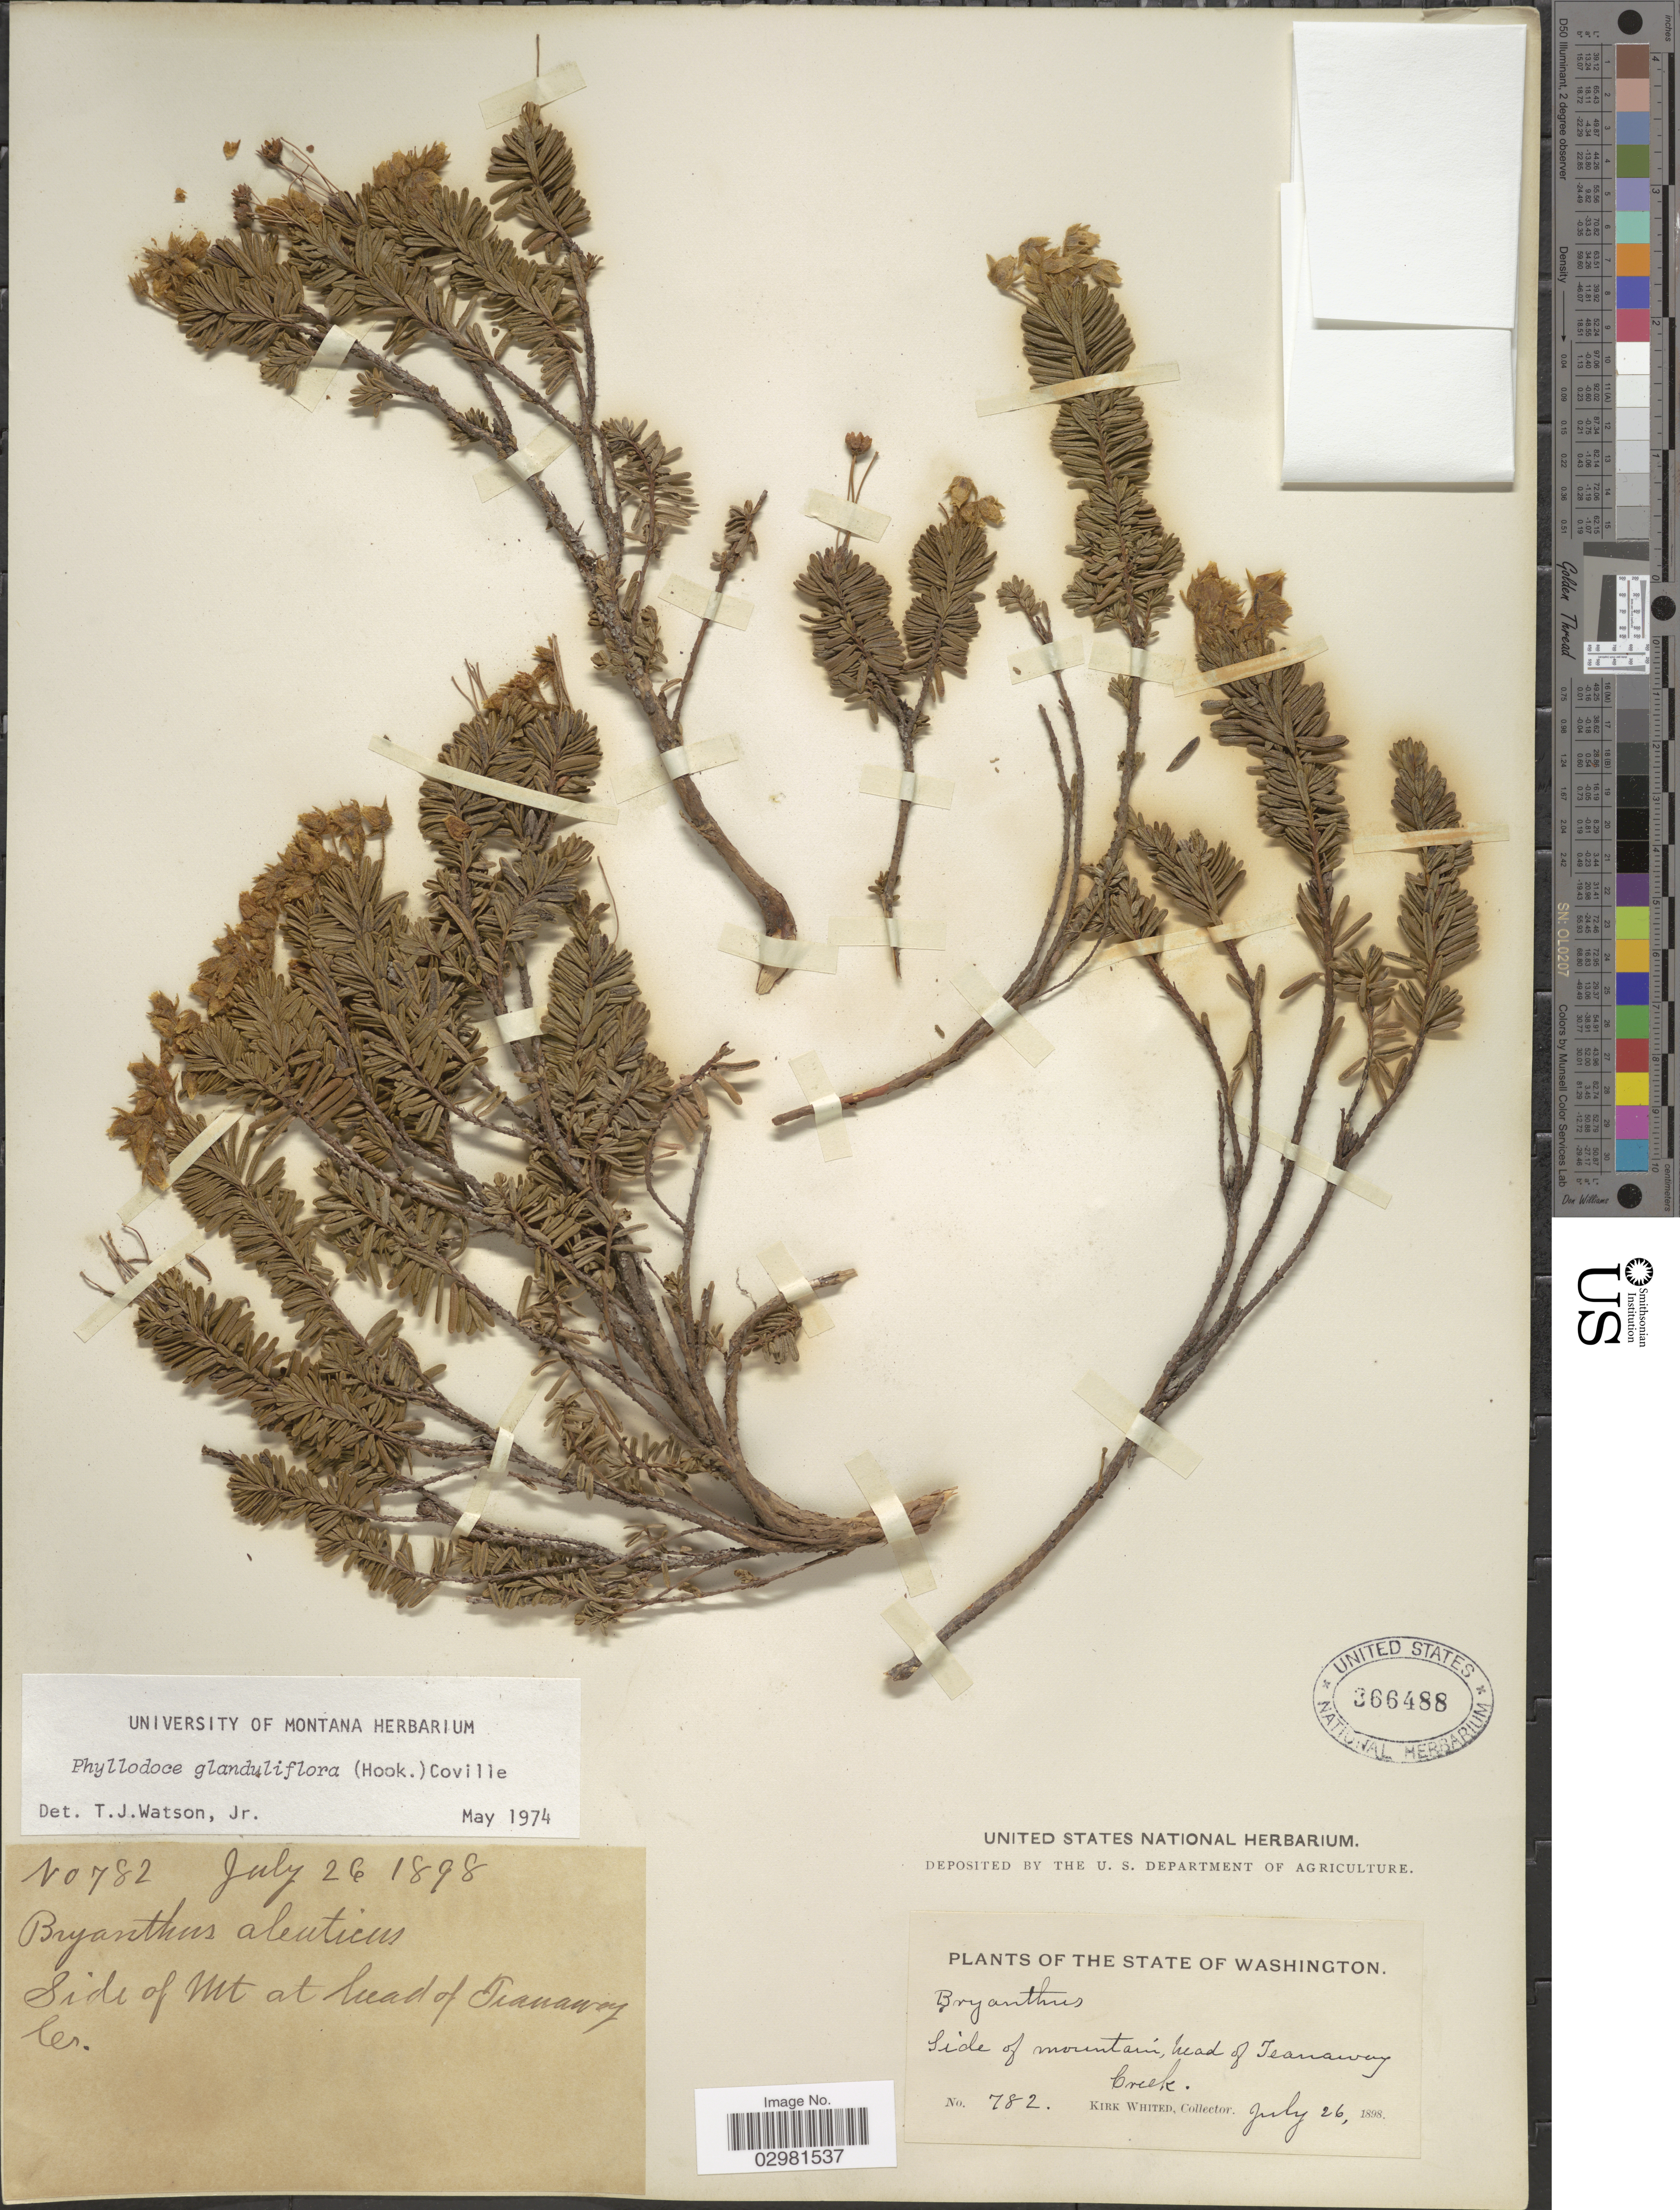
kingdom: Plantae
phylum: Tracheophyta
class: Magnoliopsida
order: Ericales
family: Ericaceae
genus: Phyllodoce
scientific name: Phyllodoce glanduliflora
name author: (Hook.) Coville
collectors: K. Whited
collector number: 782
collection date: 1898-07-26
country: United States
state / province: Washington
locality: Side of mountain, head of Teanaway Creek.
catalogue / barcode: US 366488